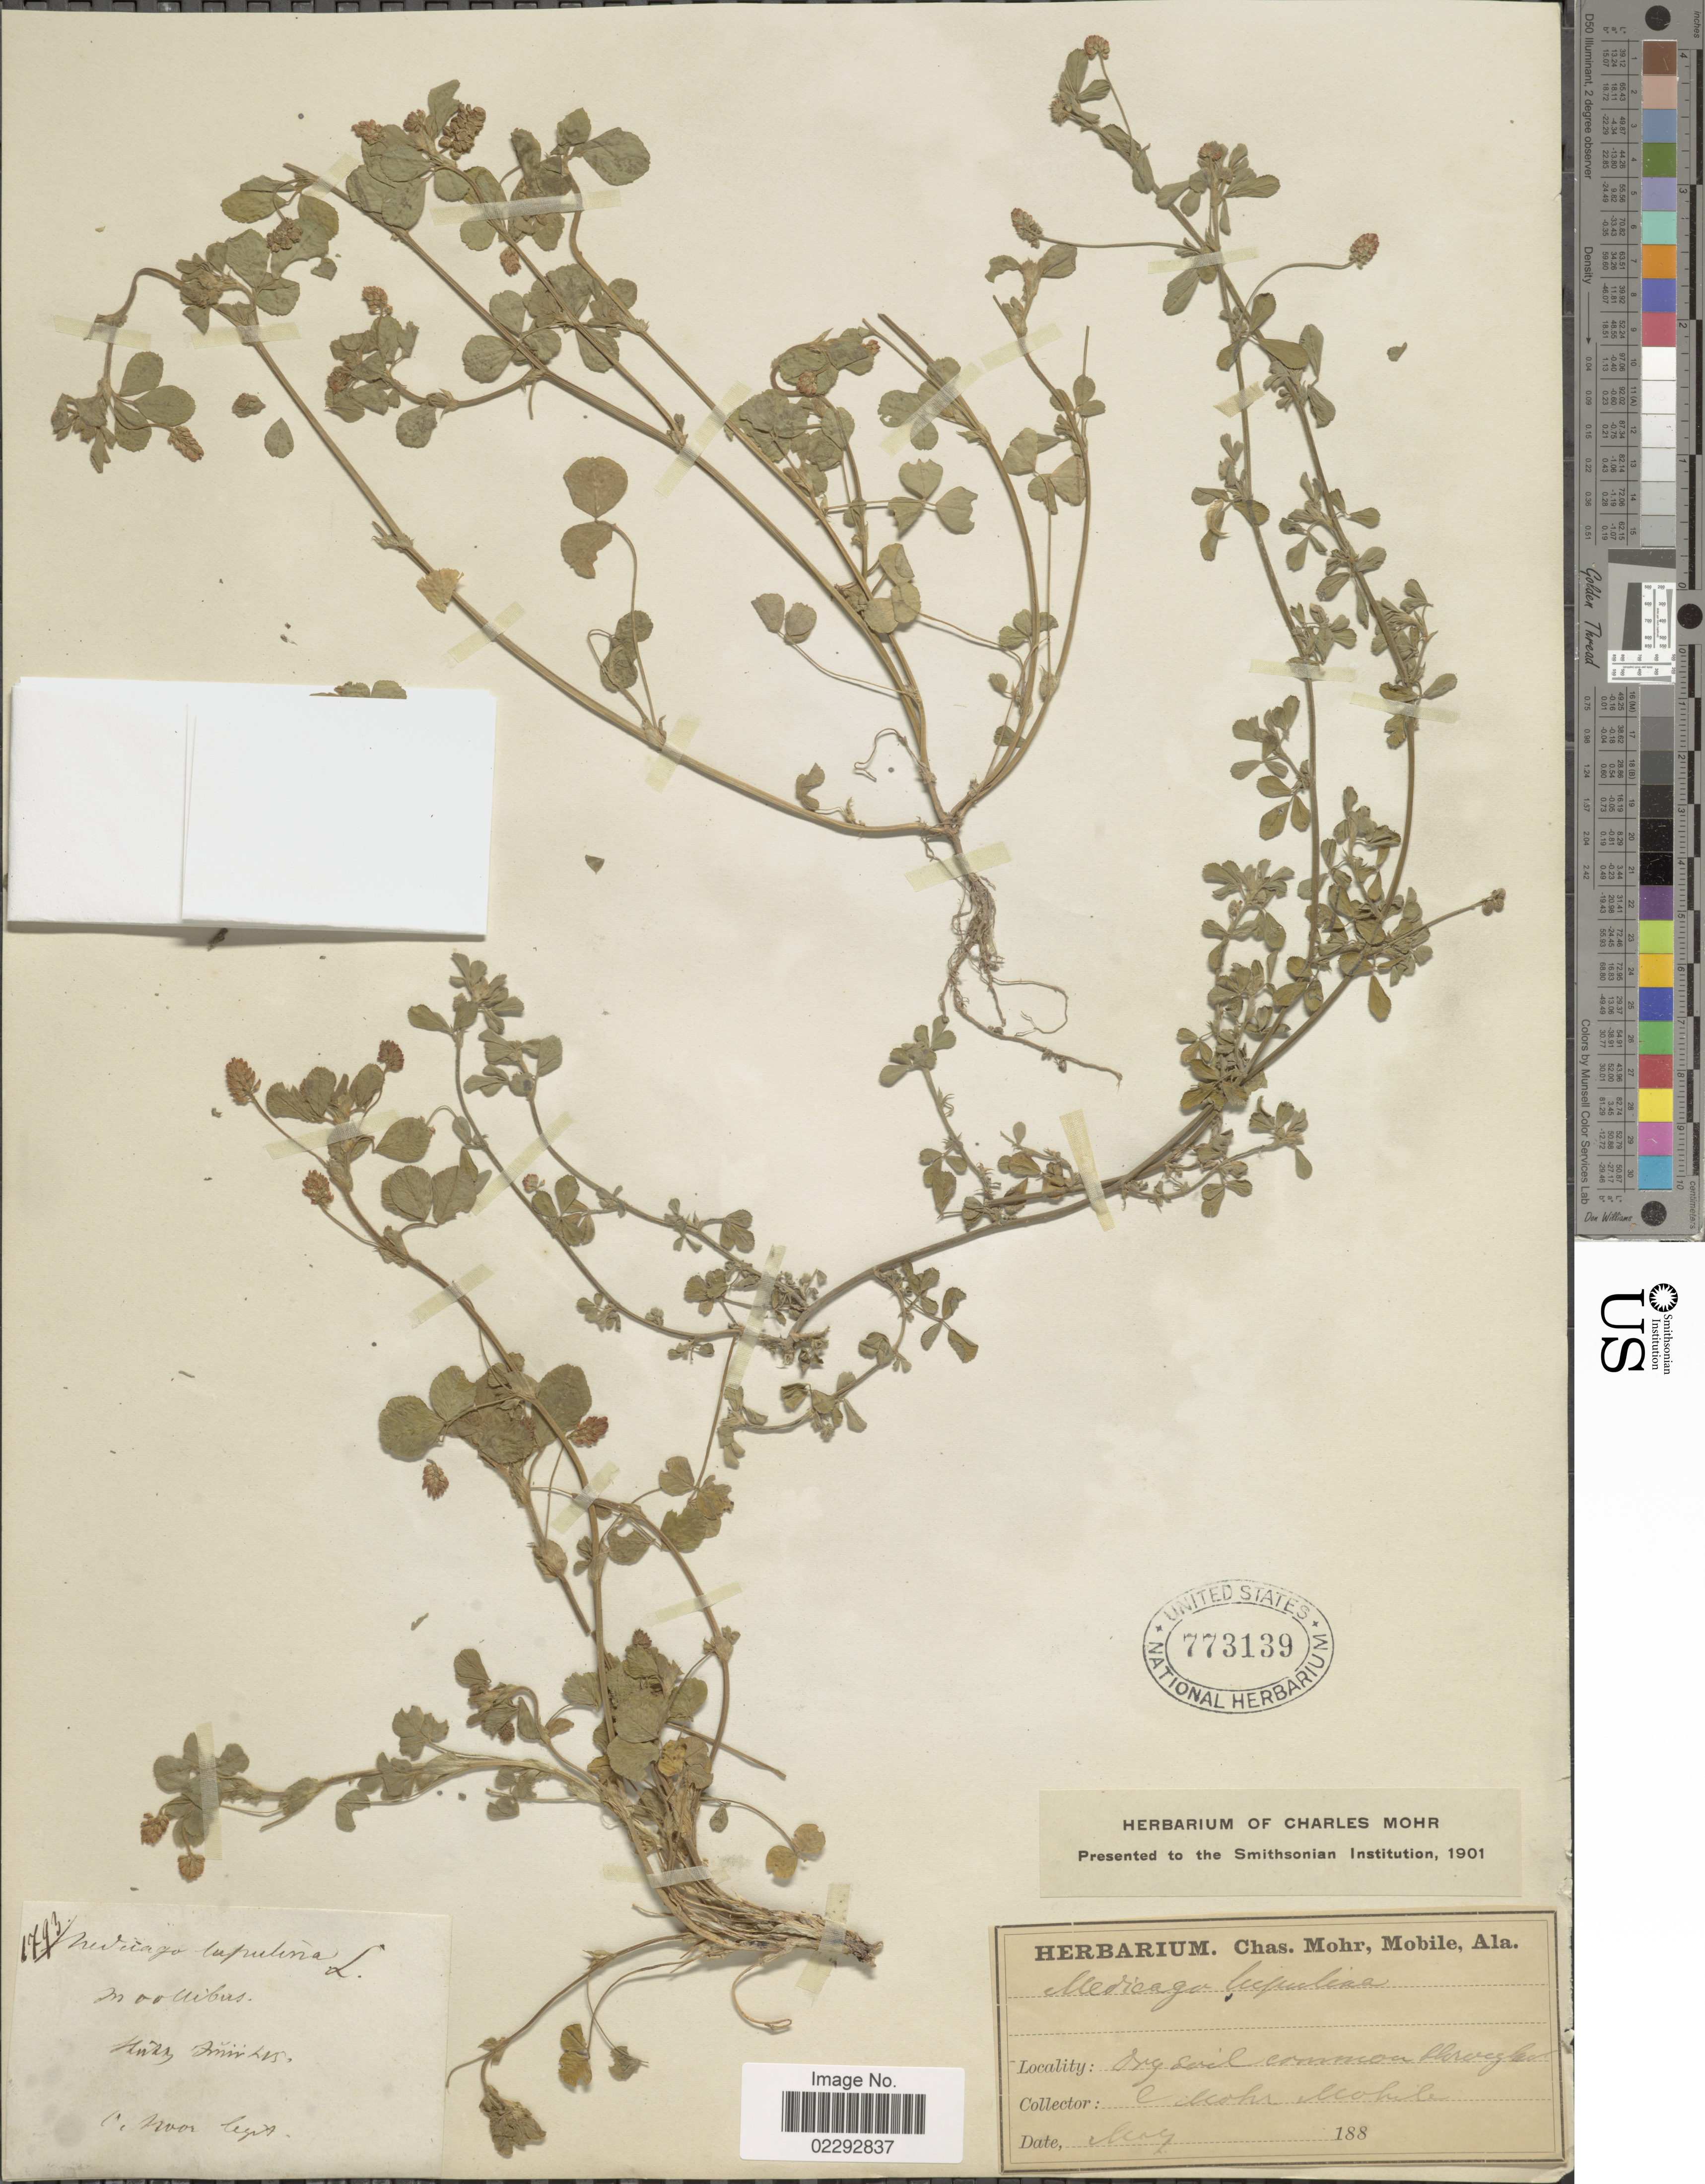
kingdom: Plantae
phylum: Tracheophyta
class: Magnoliopsida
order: Fabales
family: Fabaceae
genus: Medicago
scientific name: Medicago lupulina var. lupulina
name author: L.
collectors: Mohr, C. T. (herbarium)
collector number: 1793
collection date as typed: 188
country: France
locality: In collibus H [illegible text] A [illegible text]es [interpreted].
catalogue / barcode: US 773139